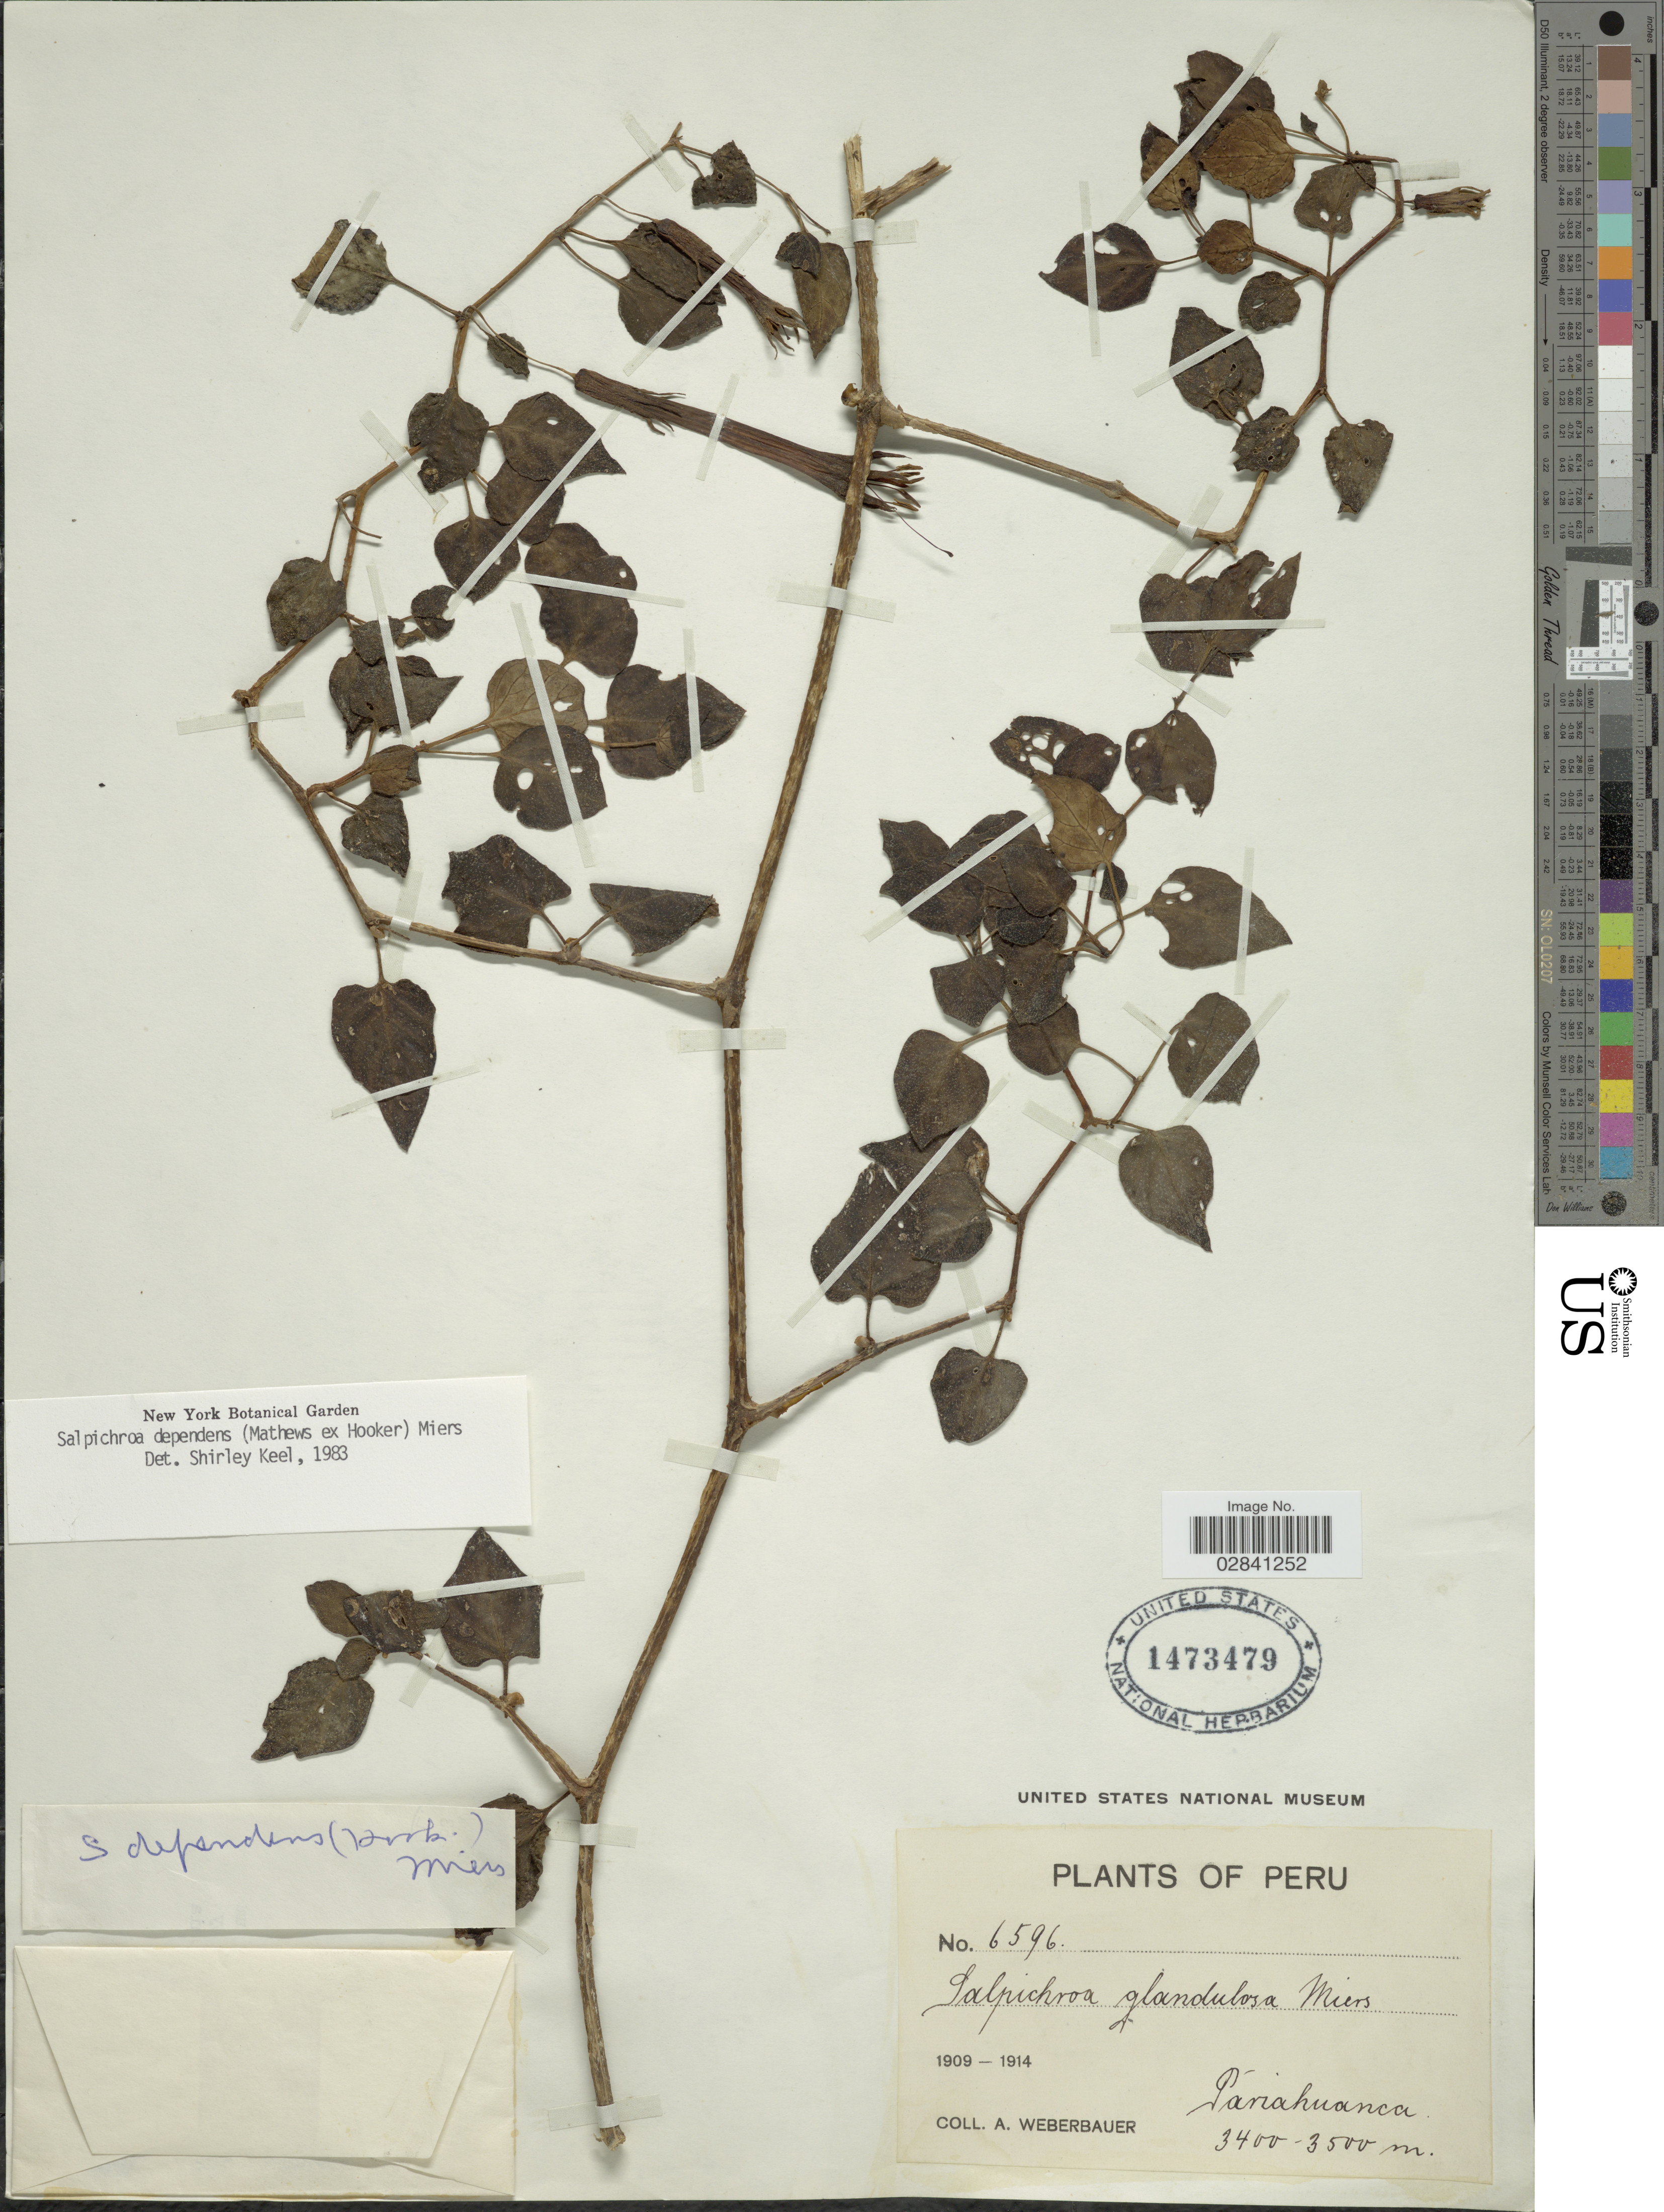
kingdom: Plantae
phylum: Tracheophyta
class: Magnoliopsida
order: Solanales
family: Solanaceae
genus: Salpichroa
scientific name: Salpichroa dependens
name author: (Hook.) Miers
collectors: A. Weberbauer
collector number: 6596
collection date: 1909/1914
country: Peru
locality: Pariahuanca.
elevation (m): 3400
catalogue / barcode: US 1473479